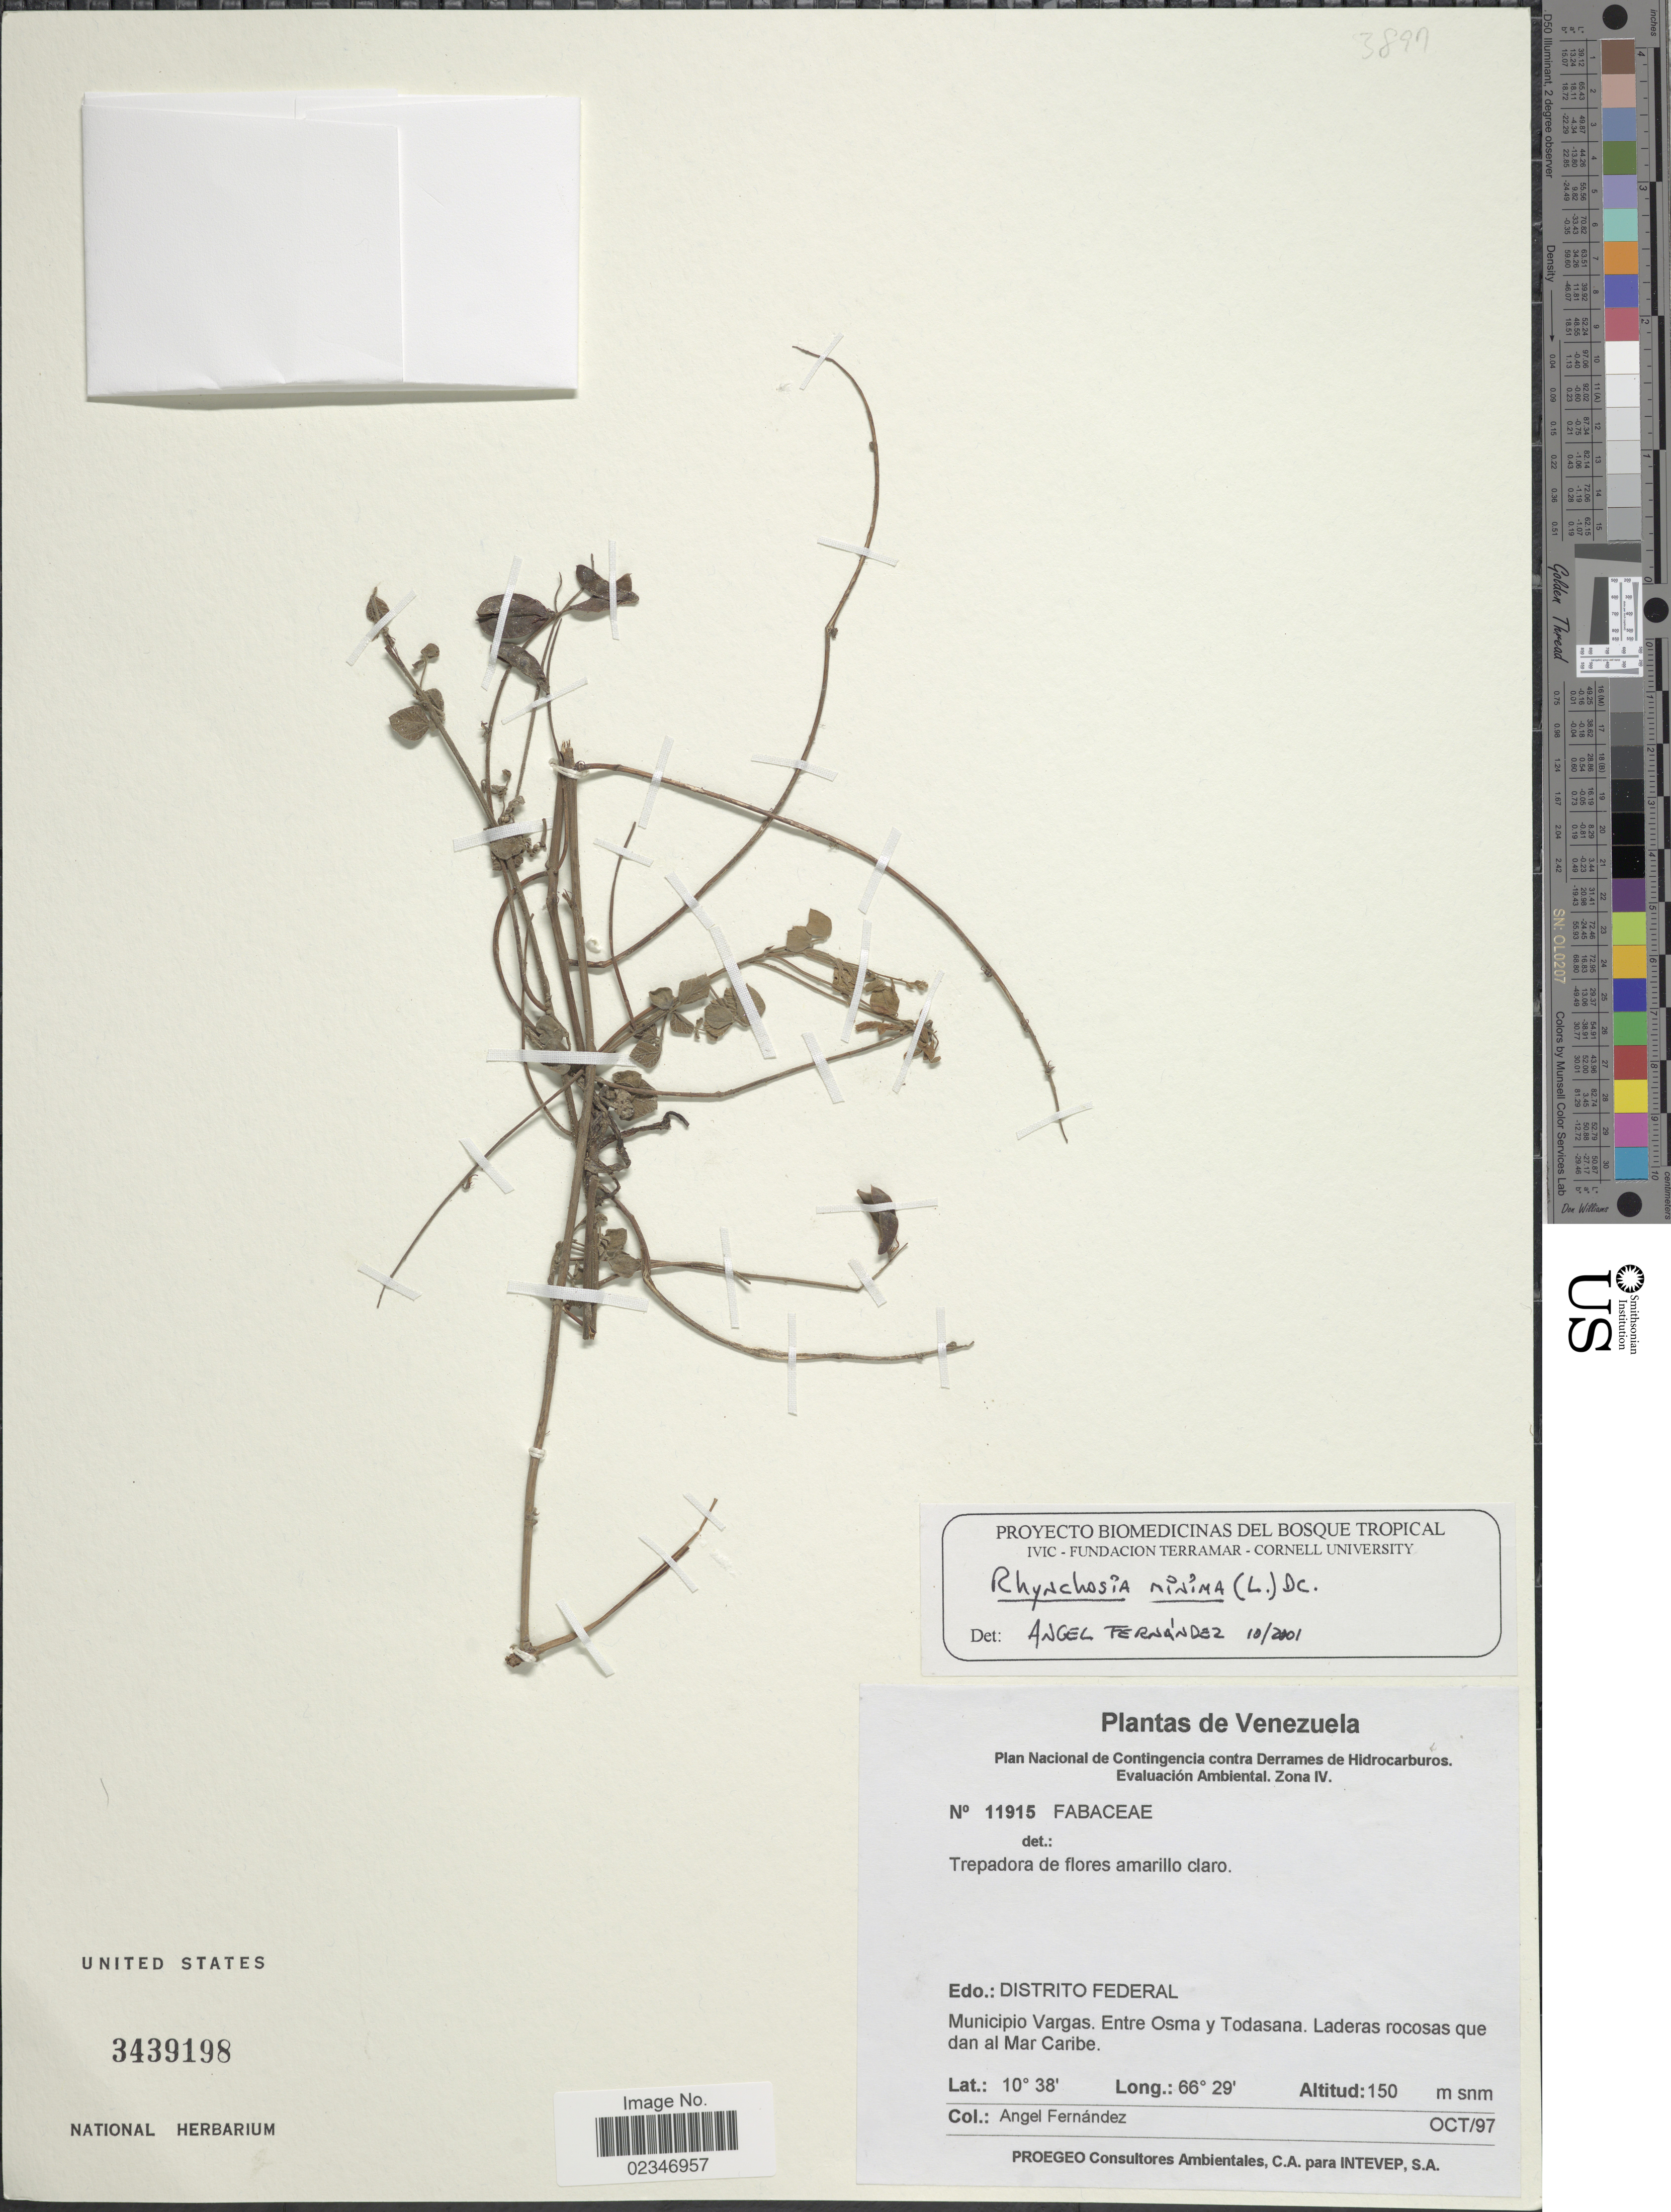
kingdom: Plantae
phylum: Tracheophyta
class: Magnoliopsida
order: Fabales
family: Fabaceae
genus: Rhynchosia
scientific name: Rhynchosia minima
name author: (L.) DC.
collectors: Á. Fernández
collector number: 11915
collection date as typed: Transcribed d/m/y: /10/97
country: Venezuela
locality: Edo. Distrito Federal, Municipio Vargas, entre Osma y Todasana, laderas rocosas que dan al Mar Caribe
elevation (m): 150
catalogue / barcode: US 3439198